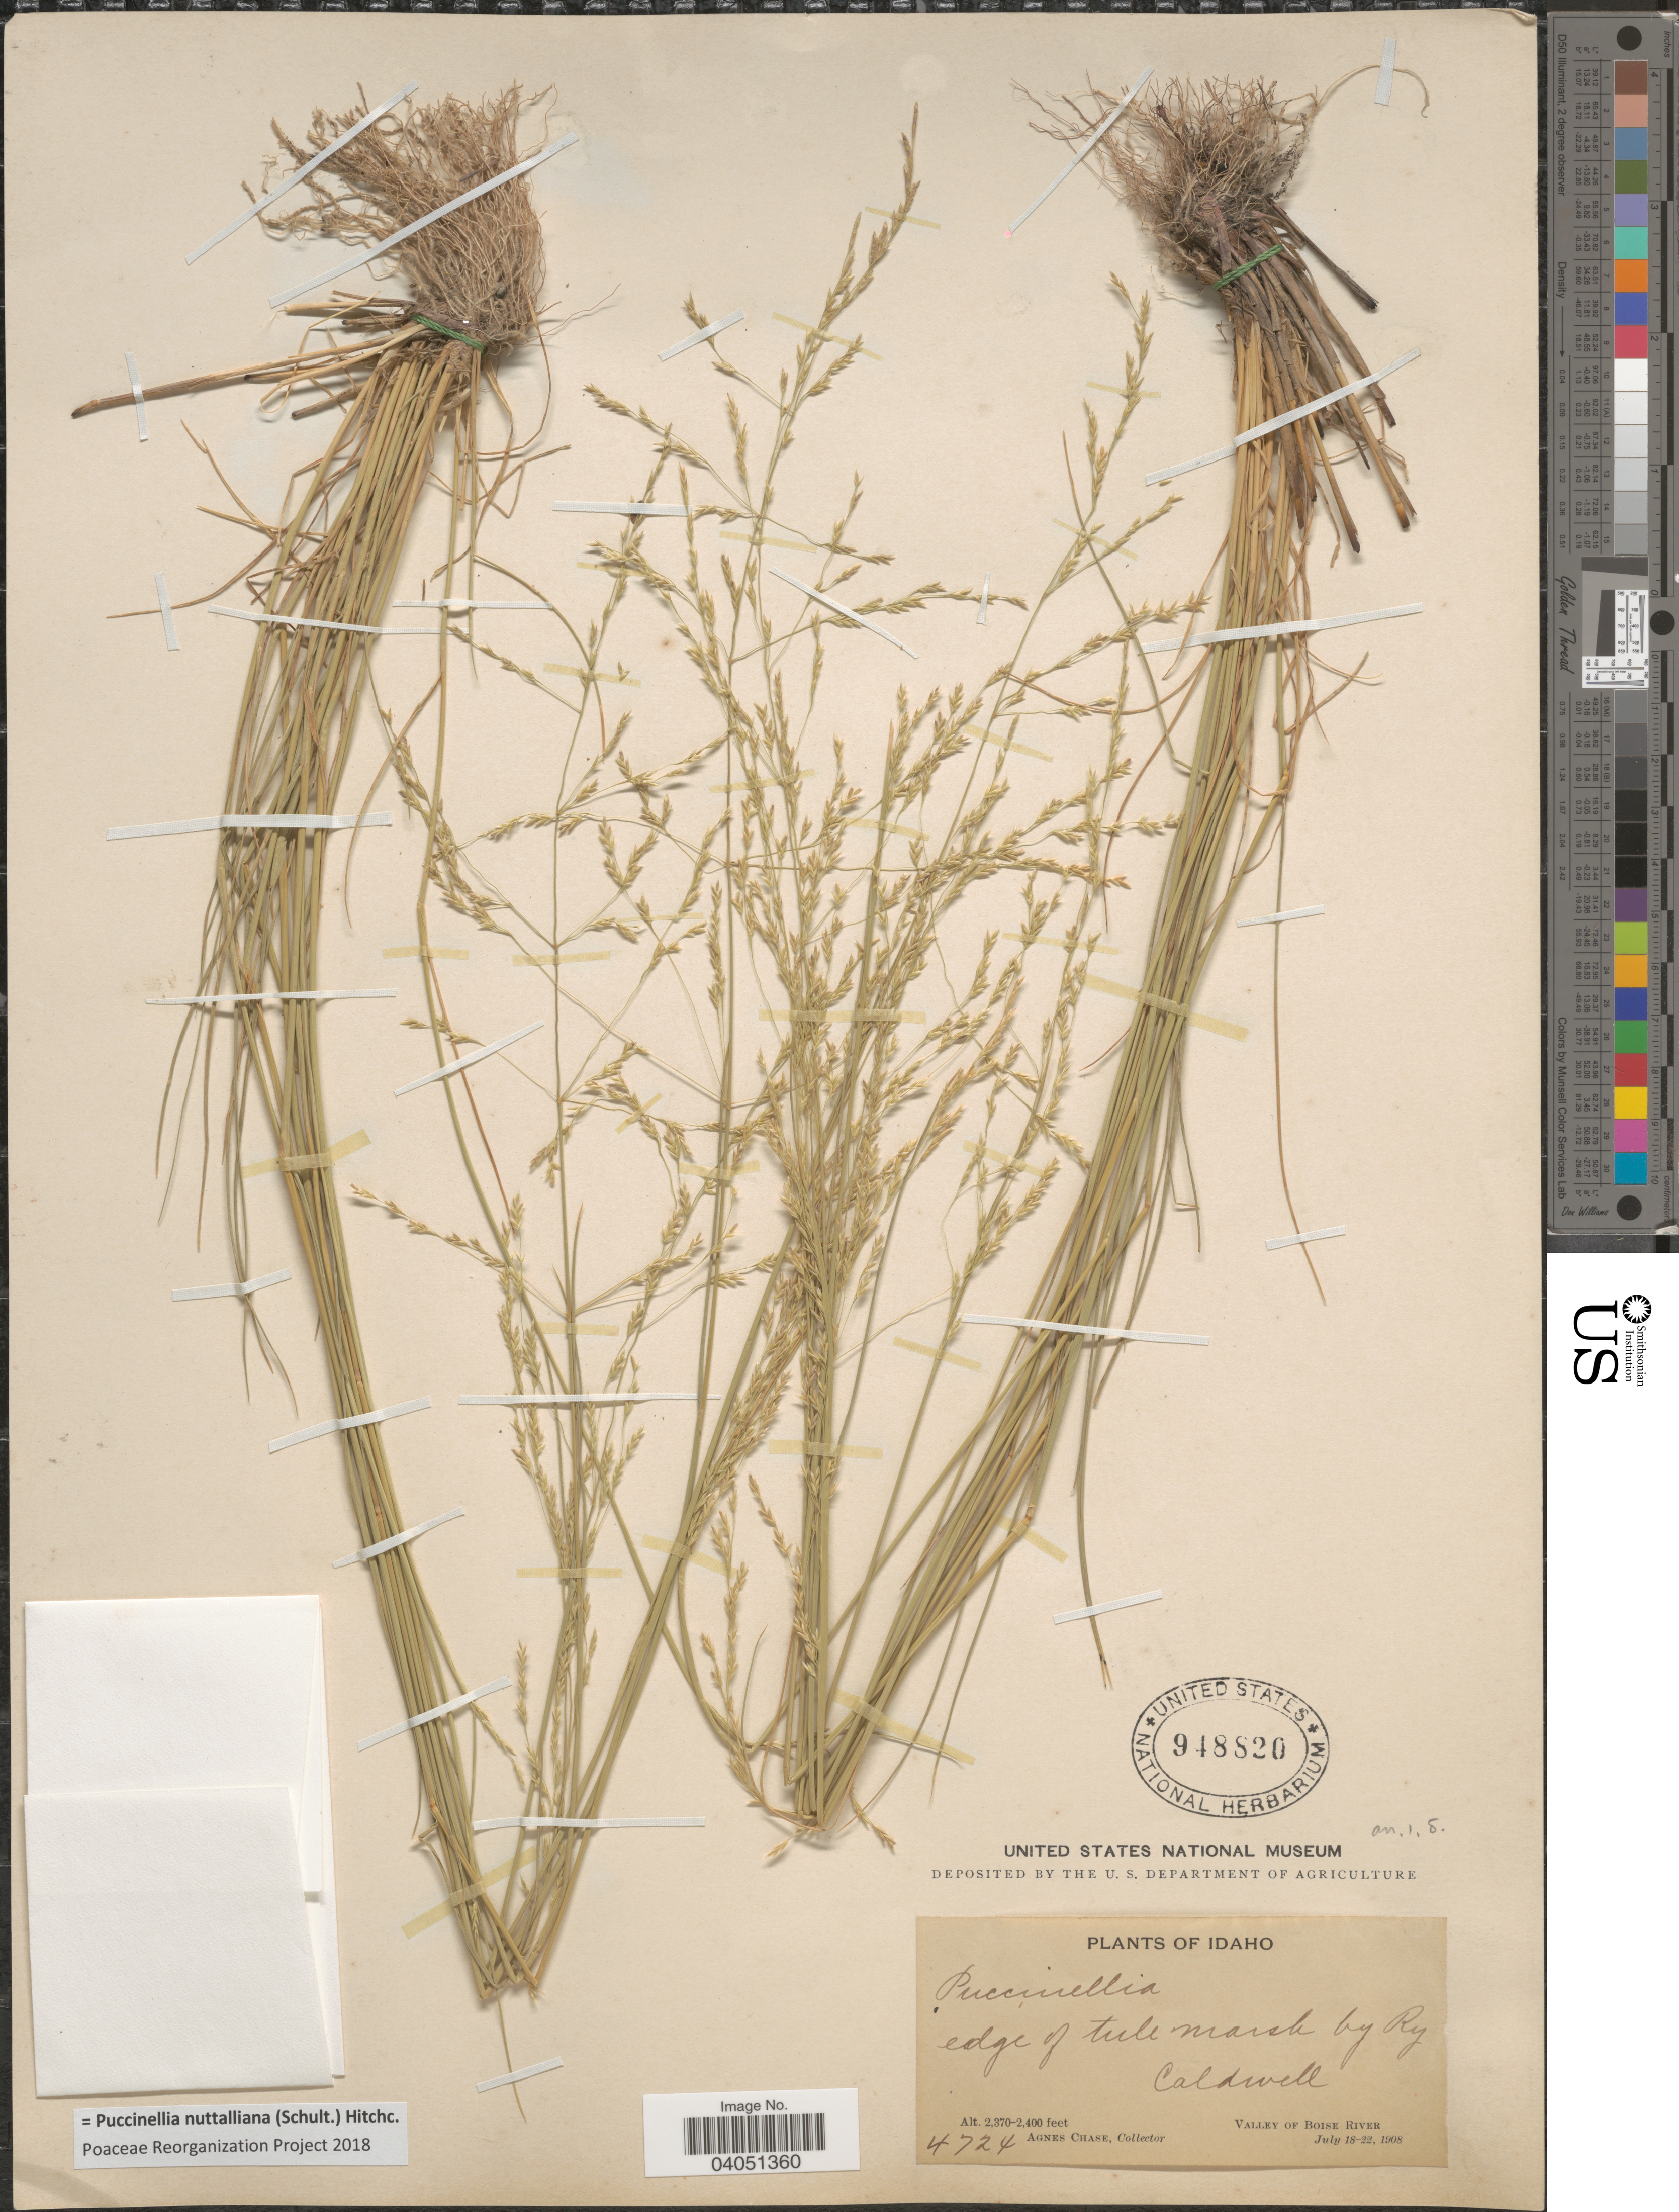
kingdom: Plantae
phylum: Tracheophyta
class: Liliopsida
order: Poales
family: Poaceae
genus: Puccinellia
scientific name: Puccinellia nuttalliana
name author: (Schult.) Hitchc.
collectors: A. Chase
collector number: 4724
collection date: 1908-07-18/1908-07-22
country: United States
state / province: Idaho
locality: Edge of tule marsh by Ry. Caldwell. Valley of Boise River.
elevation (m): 722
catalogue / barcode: US 948820